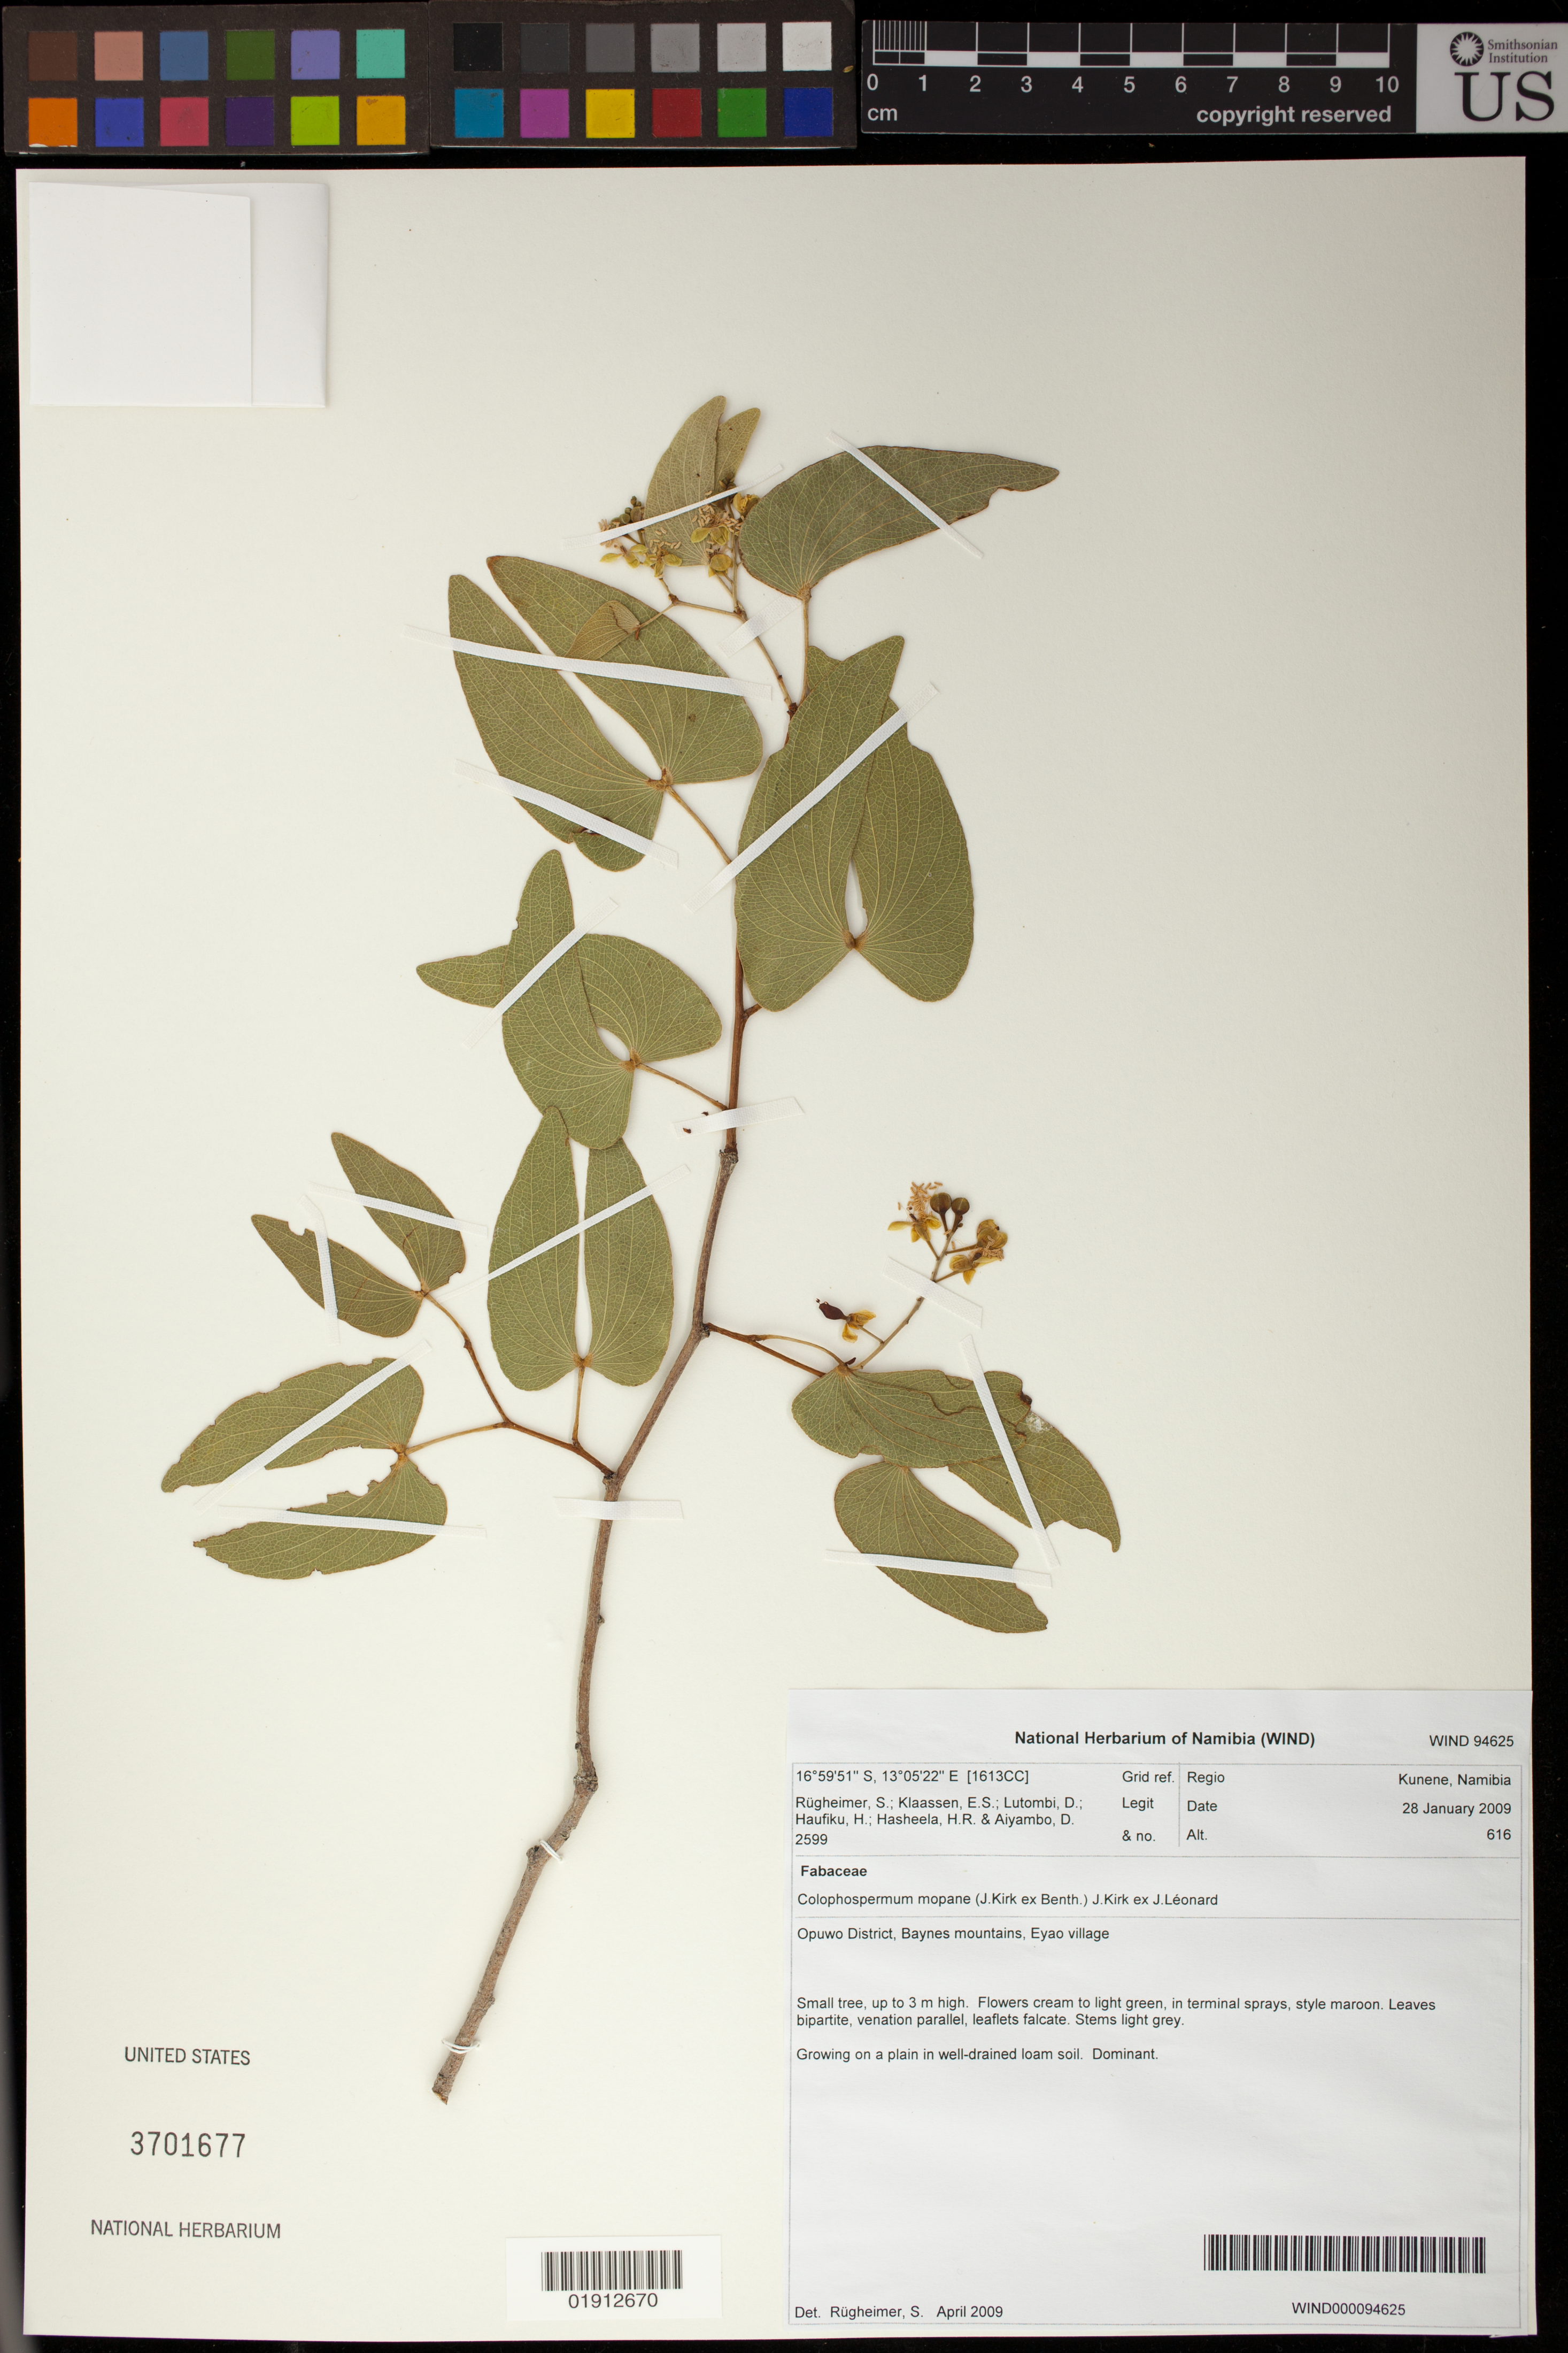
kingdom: Plantae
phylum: Tracheophyta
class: Magnoliopsida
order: Fabales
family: Fabaceae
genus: Colophospermum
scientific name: Colophospermum mopane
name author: (J. Kirk ex Benth.) J. Léonard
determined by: Rugheimer, S.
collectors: S. Rugheimer, E. S. Klaassen, D. Lutombi, H. Haufiku, H. Hasheela & D. Aiyambo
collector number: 2599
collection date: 2009-01-28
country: Namibia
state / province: Kunene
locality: Opuwo District, Baynes mountains, Eyao village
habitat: Growing on a plain in well-drained loam soil.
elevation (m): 616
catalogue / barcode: US 3701677